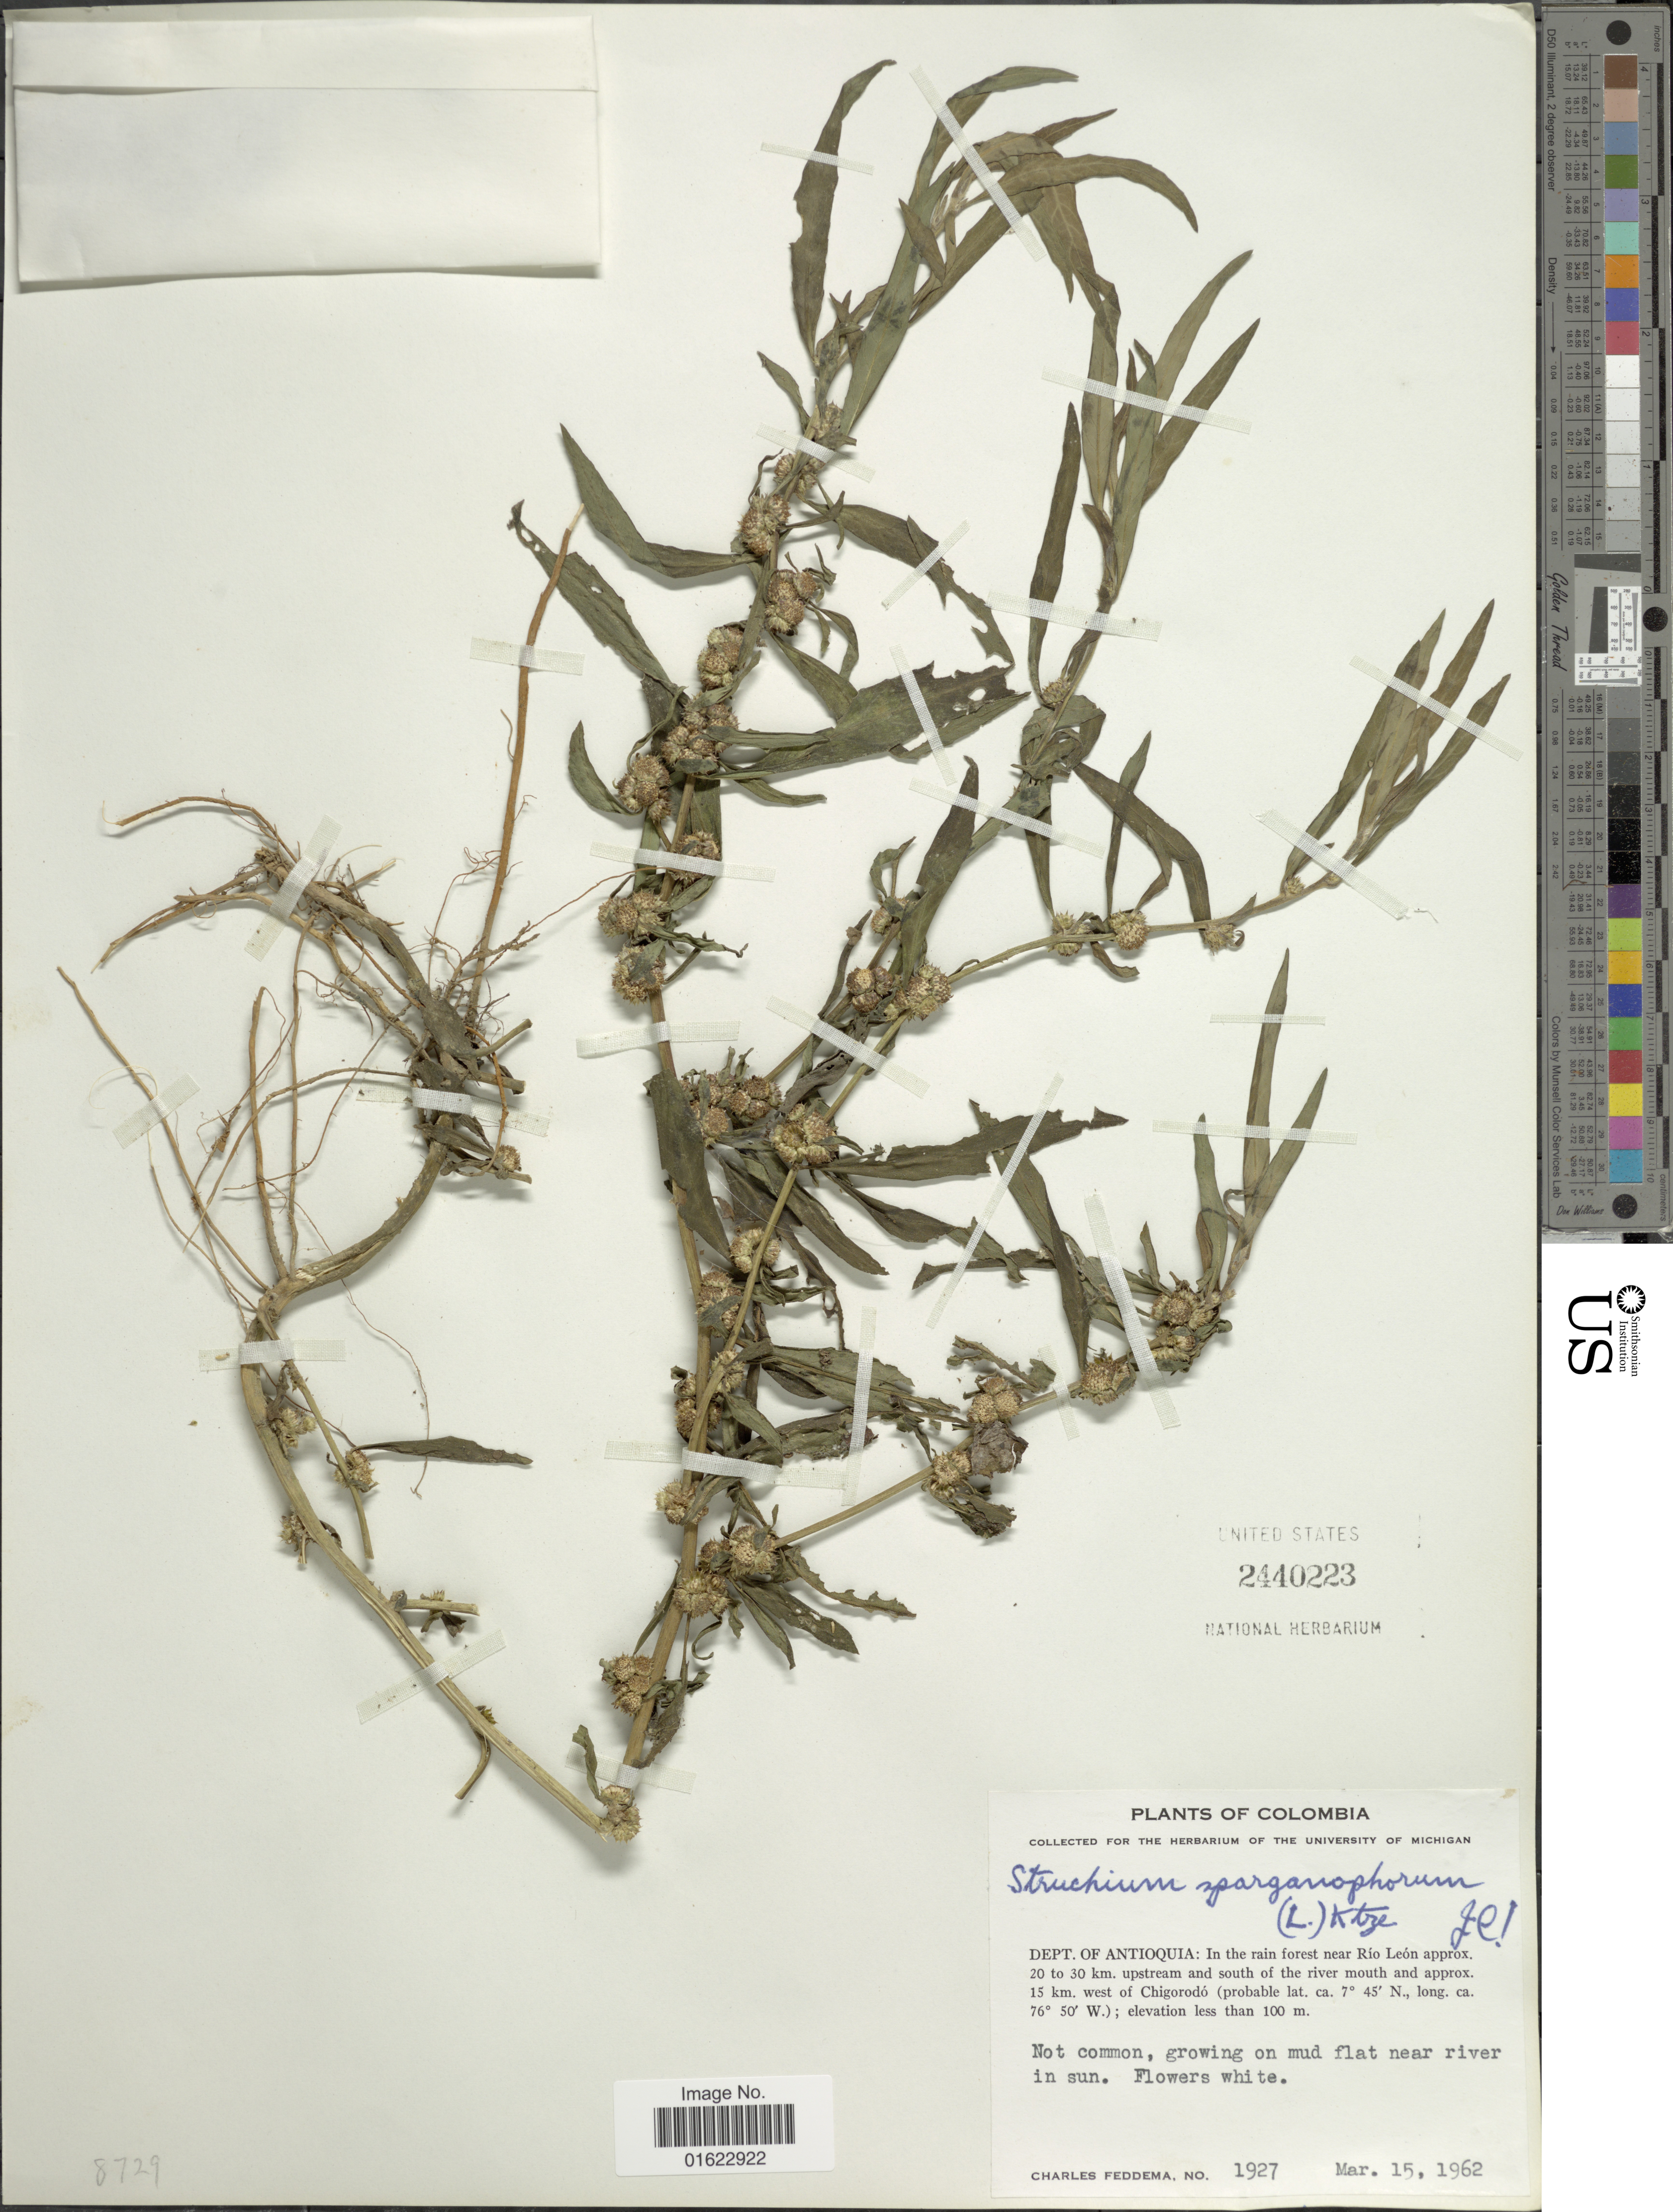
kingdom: Plantae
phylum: Tracheophyta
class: Magnoliopsida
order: Asterales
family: Asteraceae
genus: Struchium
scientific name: Struchium sparganophorum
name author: (L.) Kuntze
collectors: C. Feddema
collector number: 1927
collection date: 1962-03-15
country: Colombia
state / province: Antioquia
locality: Colombia. Dept. of Antioquia: In the rain forest near Rio Leon approx 20 to 30 km. upstream and south of the river mouth and apporx. 15 km.west of Chigorodo.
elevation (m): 100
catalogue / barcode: US 2440223